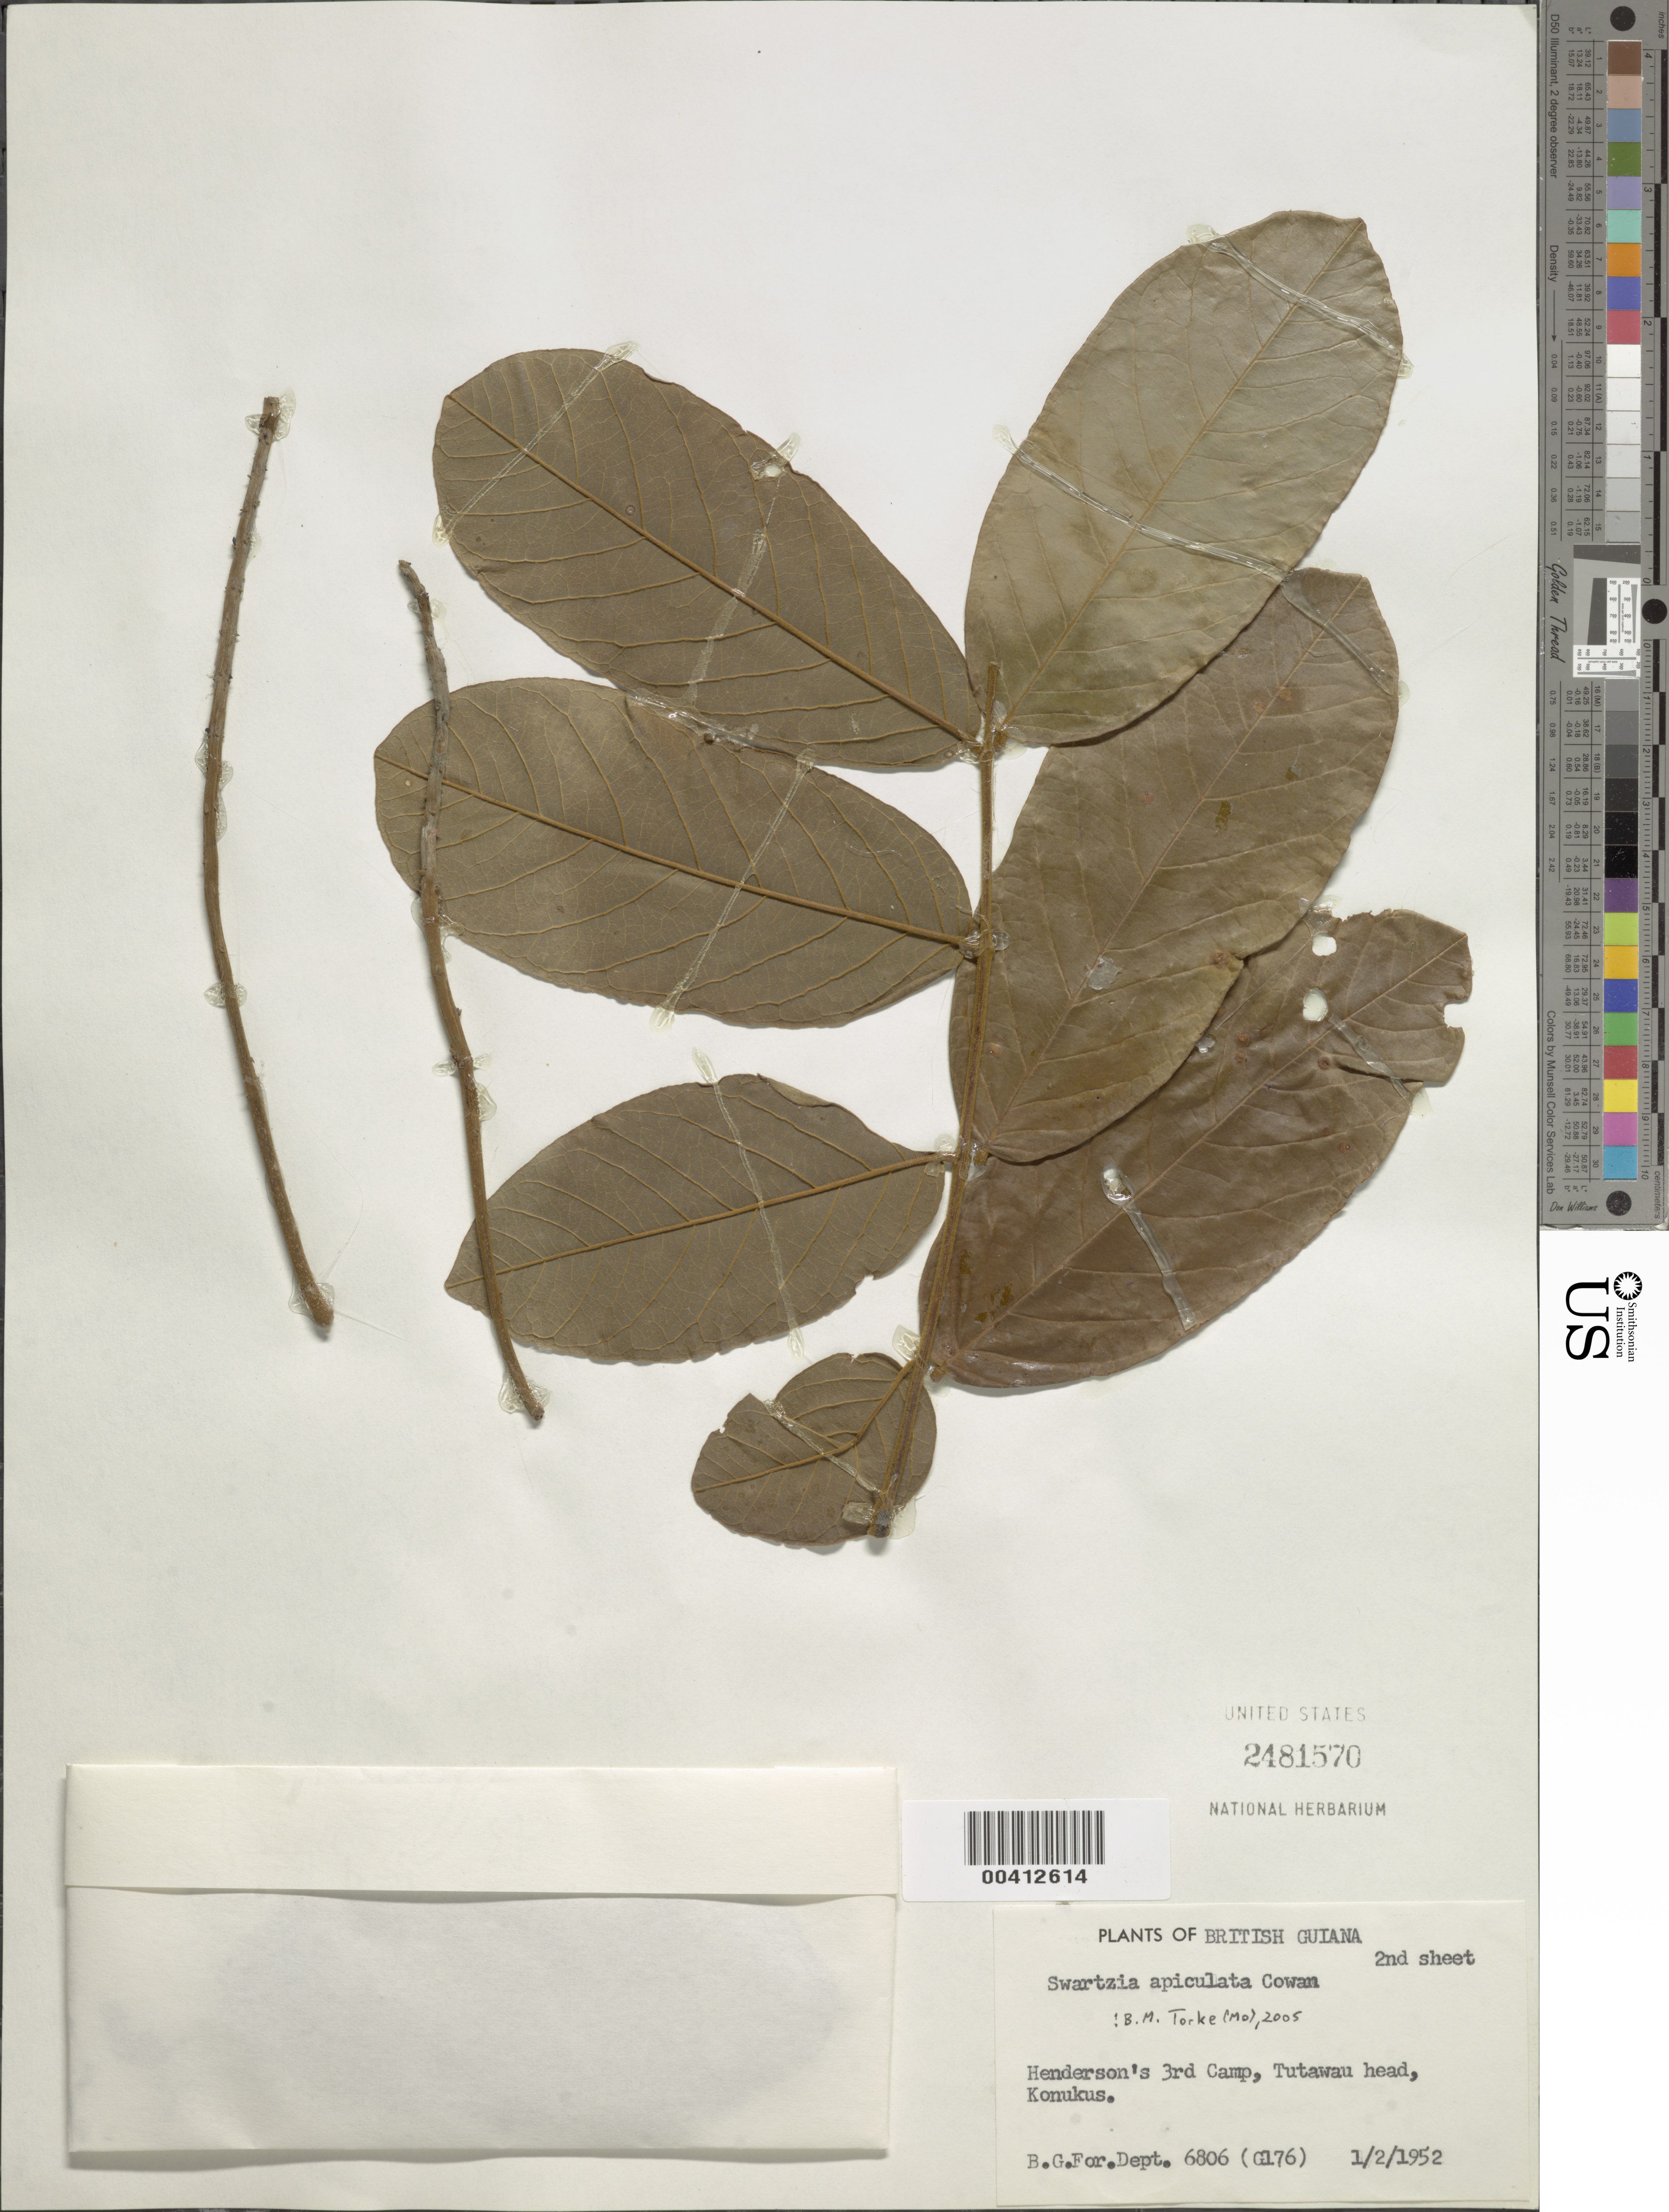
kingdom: Plantae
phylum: Tracheophyta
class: Magnoliopsida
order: Fabales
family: Fabaceae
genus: Swartzia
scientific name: Swartzia apiculata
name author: R.S. Cowan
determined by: Cowan, R. S.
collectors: Forest Dept. of Guyana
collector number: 6806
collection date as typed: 01 Feb 1952 or 02 Jan 1952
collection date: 1952-01-02 or 1952-02-01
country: Guyana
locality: Henderson's 3rd camp, tutawau head, konukus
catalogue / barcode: US 2481570